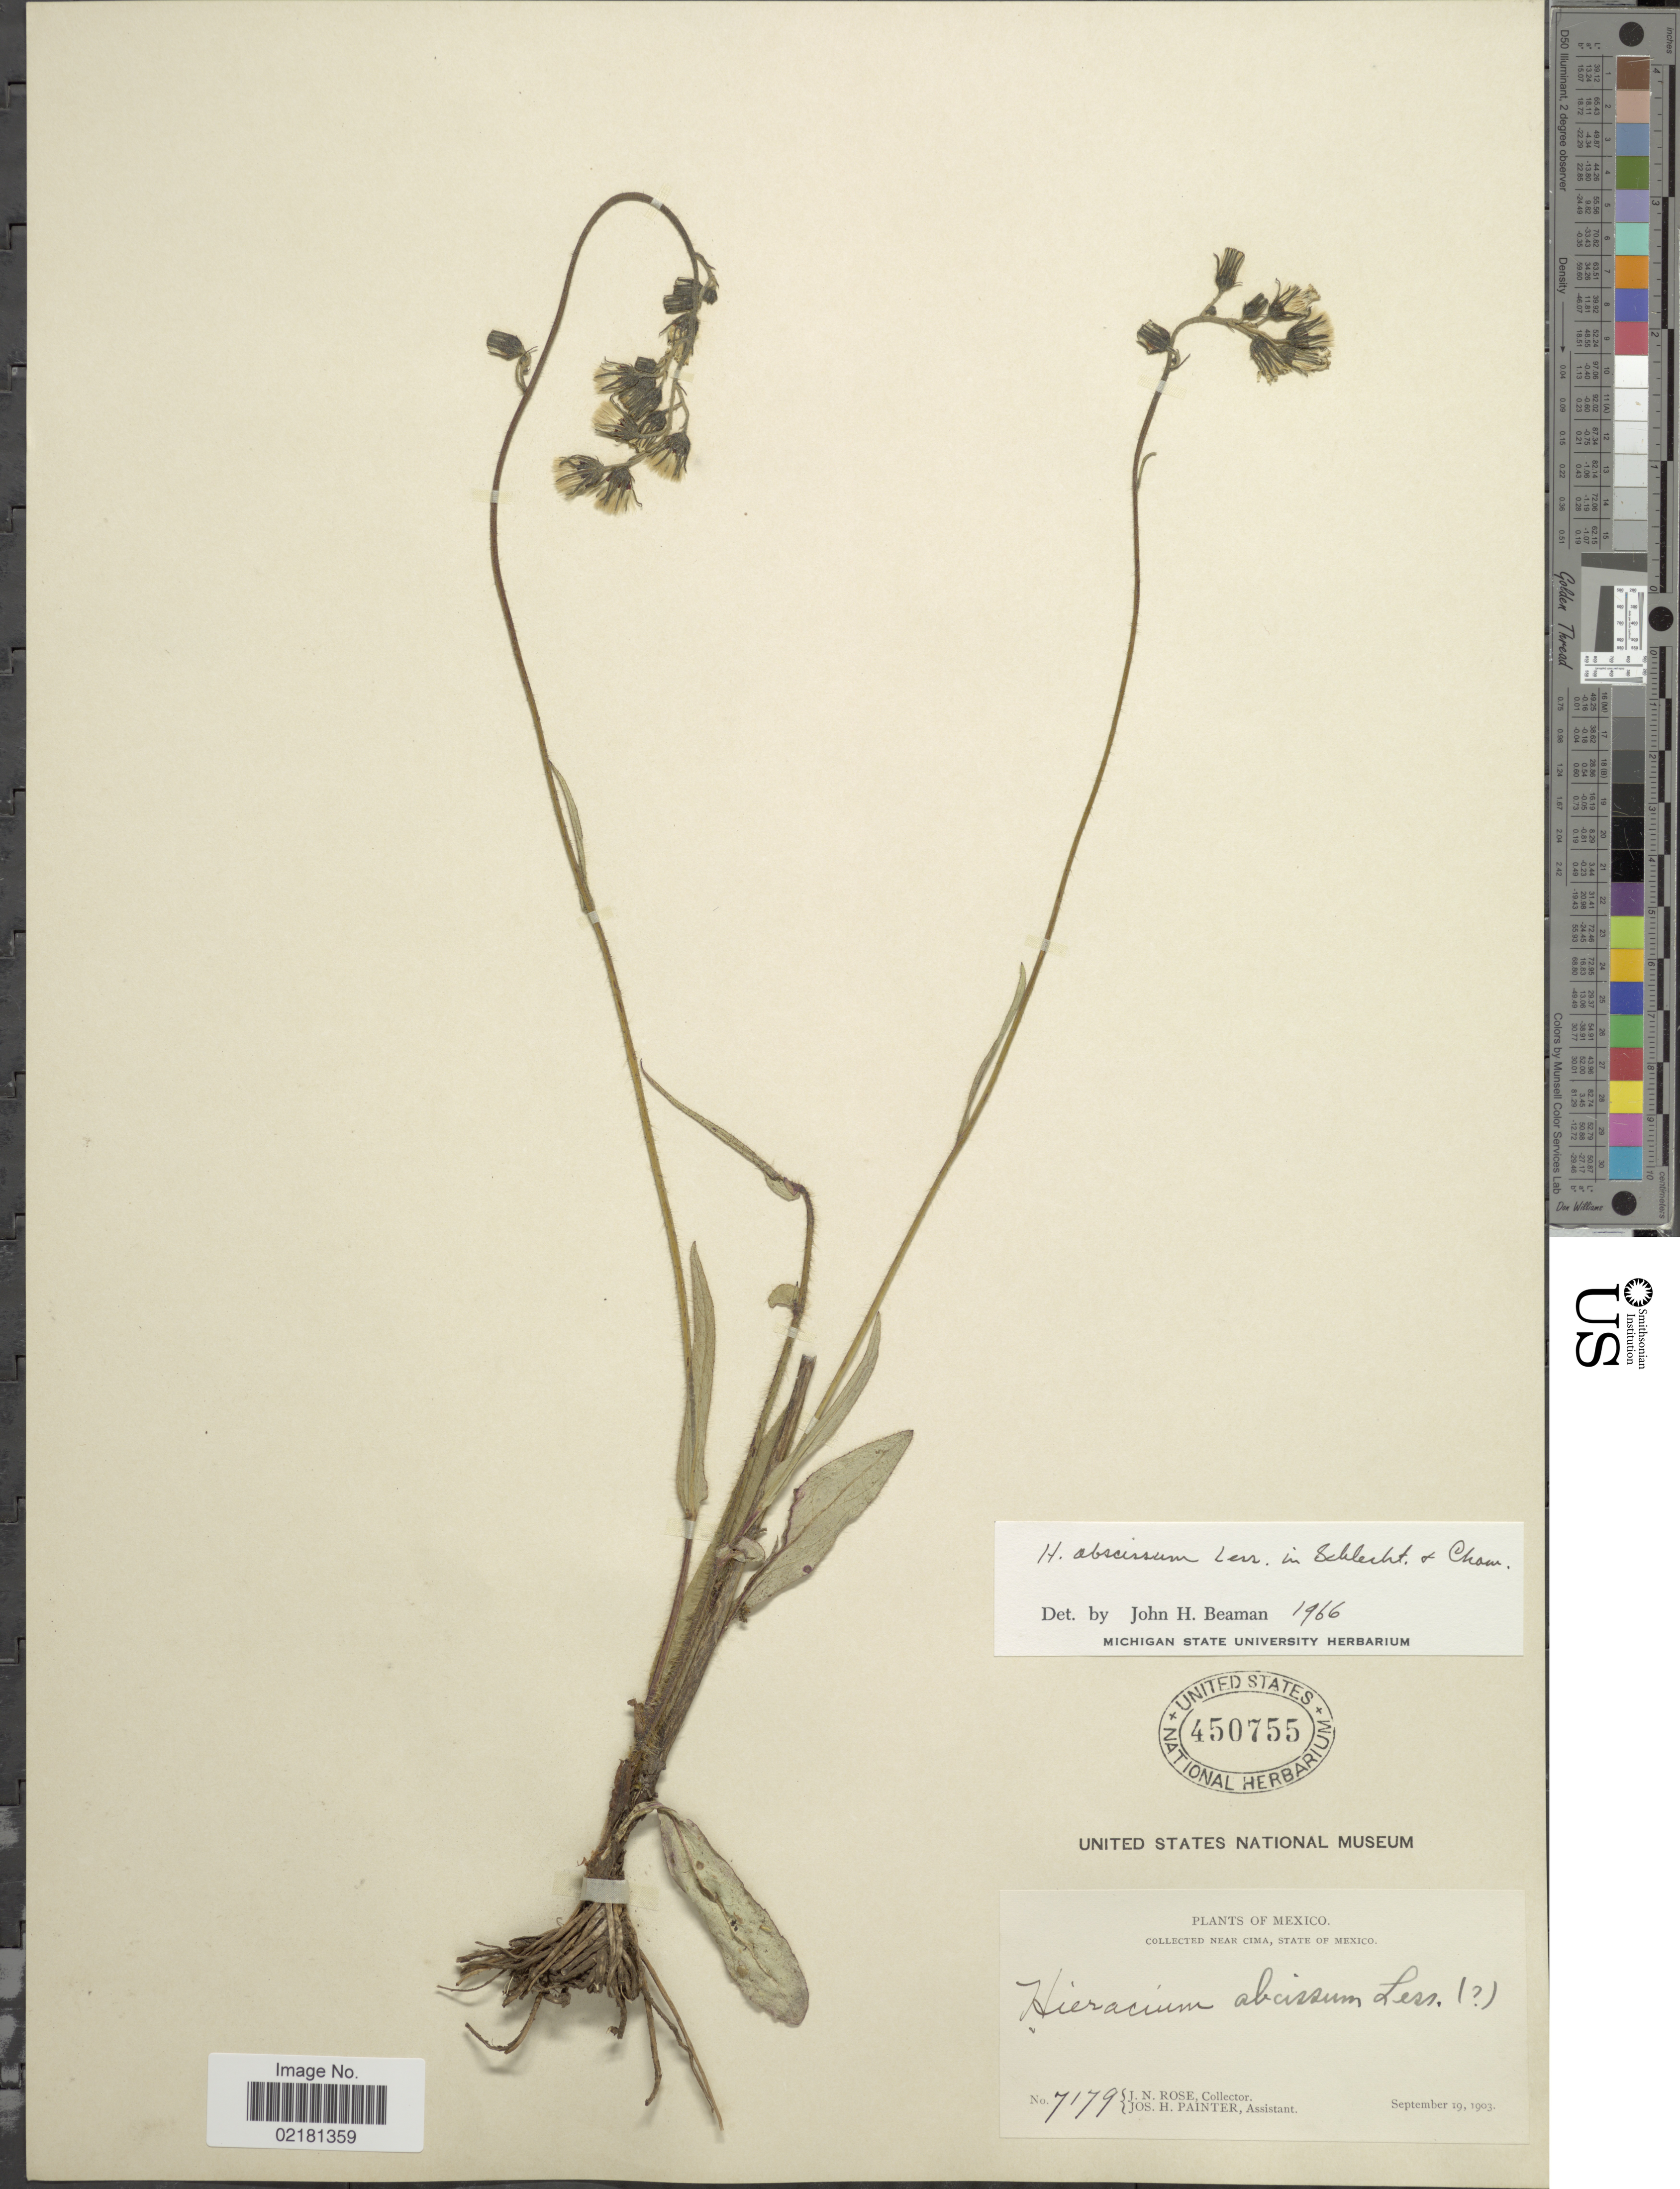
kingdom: Plantae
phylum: Tracheophyta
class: Magnoliopsida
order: Asterales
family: Asteraceae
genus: Hieracium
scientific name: Hieracium abscissum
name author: Less.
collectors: J. N. Rose & J. H. Painter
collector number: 7179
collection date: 1903-09-19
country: Mexico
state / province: México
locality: Near Cima.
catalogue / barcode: US 450755